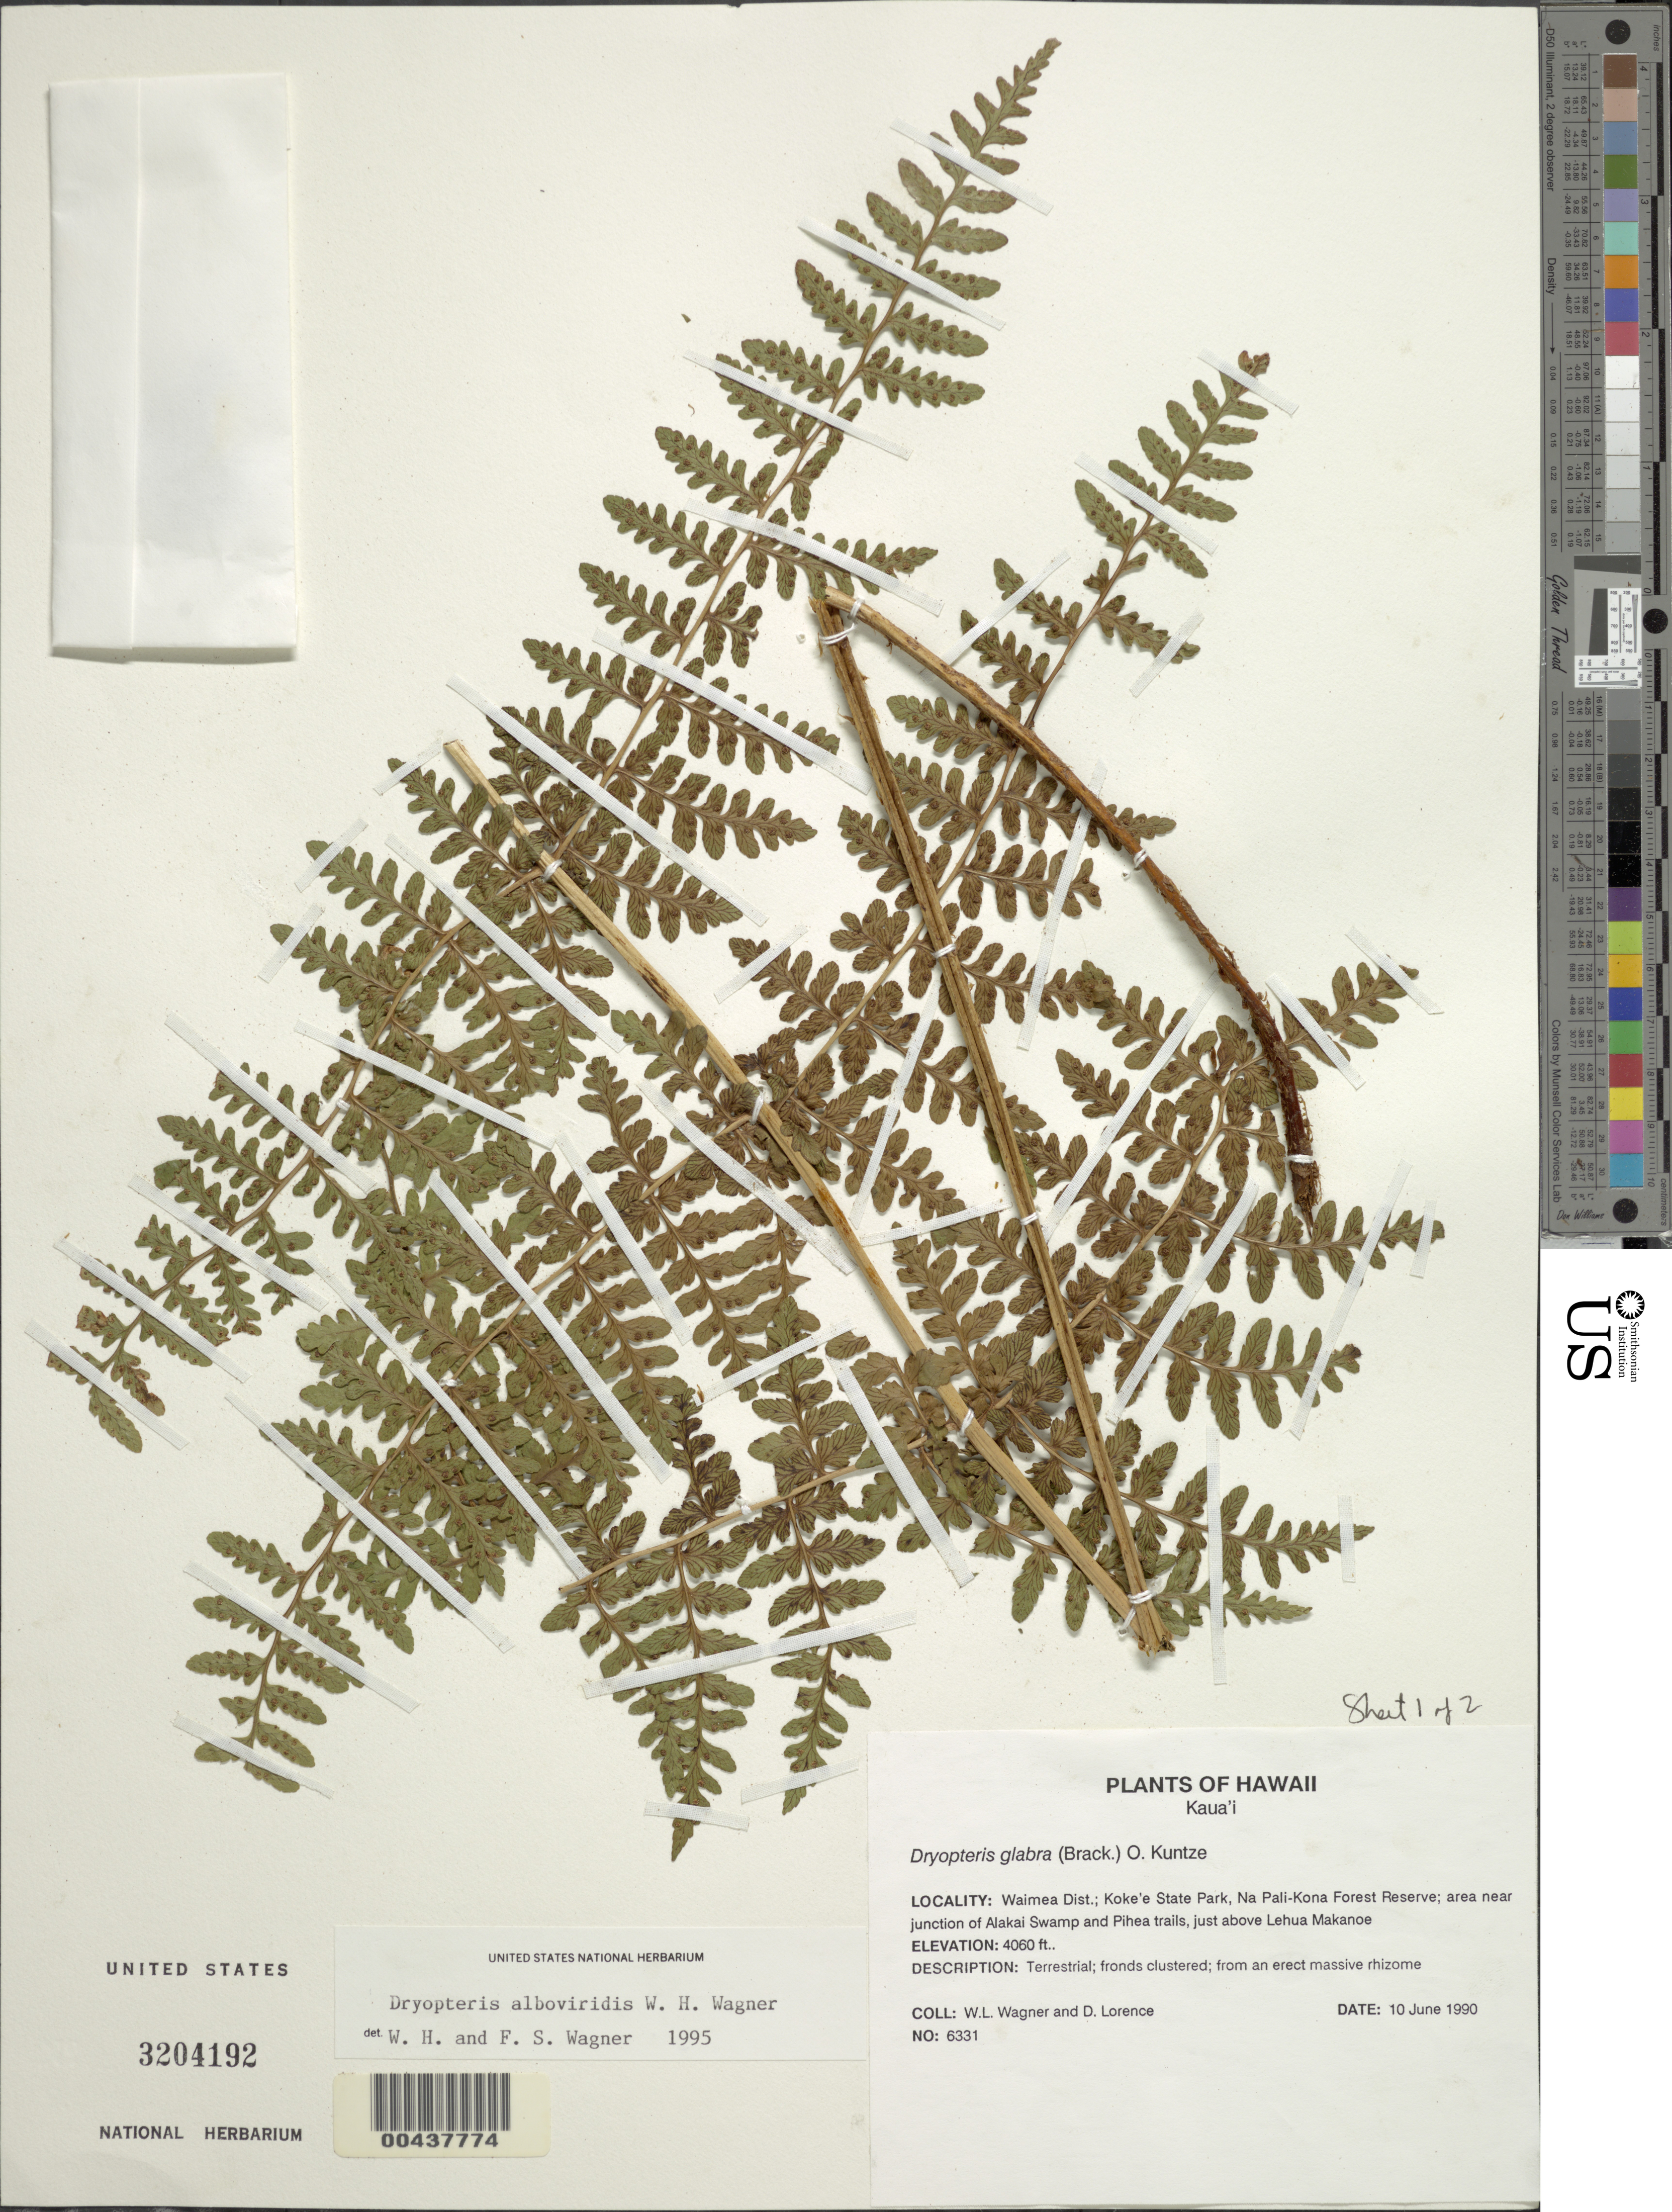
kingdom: Plantae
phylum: Tracheophyta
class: Polypodiopsida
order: Polypodiales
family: Dryopteridaceae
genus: Dryopteris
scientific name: Dryopteris alboviridis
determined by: Wagner, W. L.; Wagner, F. S.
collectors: W. L. Wagner & D. Lorence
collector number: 6331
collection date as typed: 10 Jun 1990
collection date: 1990-06-10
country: United States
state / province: Hawaii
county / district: Kauai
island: Kaua'i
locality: Waimea Dist.; Koke'e State Park, Na Pali-Kona For. Res.; near junction of Alakai Swamp and Pihea trails, just above Lehua Mak...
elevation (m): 1237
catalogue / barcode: US 3204192